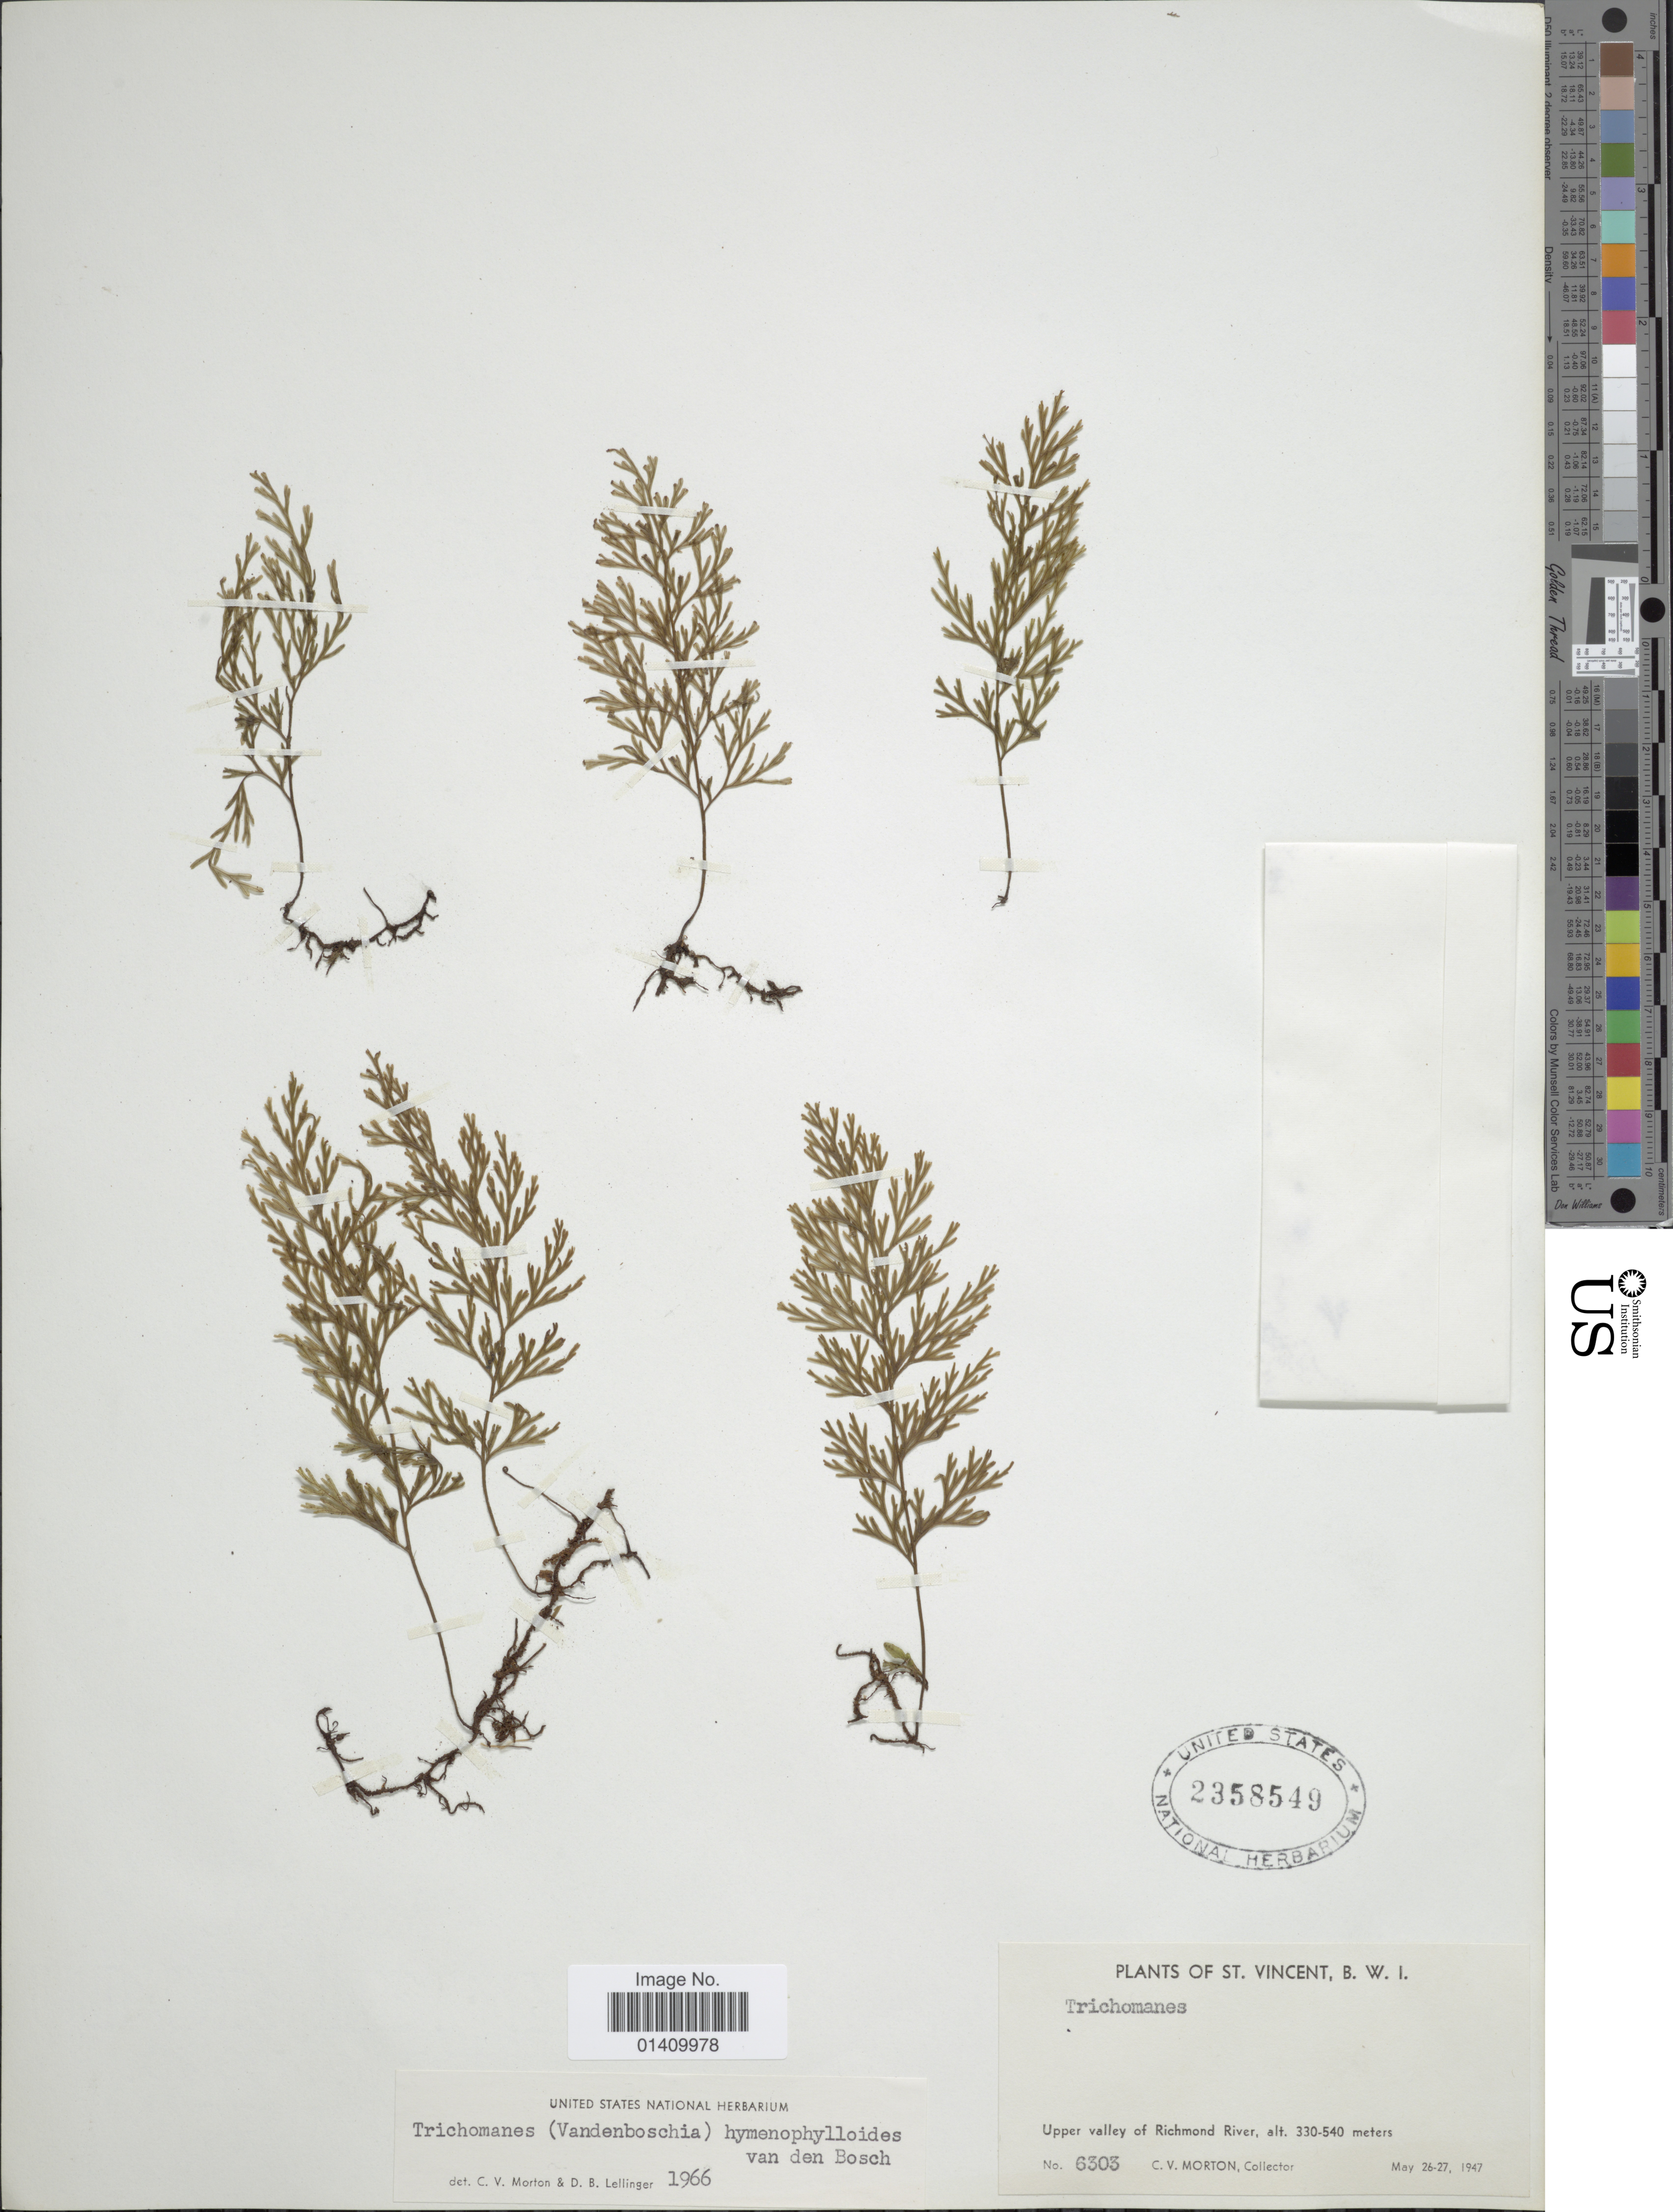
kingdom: Plantae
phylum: Tracheophyta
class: Polypodiopsida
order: Hymenophyllales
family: Hymenophyllaceae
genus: Polyphlebium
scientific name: Polyphlebium hymenophylloides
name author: (Bosch) Ebihara & Dubuisson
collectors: C. V. Morton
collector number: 6303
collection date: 1947-05-26/1947-05-27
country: St. Vincent - Grenadines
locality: St. Vincent, B.W.I. upper valley of Richmond river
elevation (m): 330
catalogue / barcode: US 2358549